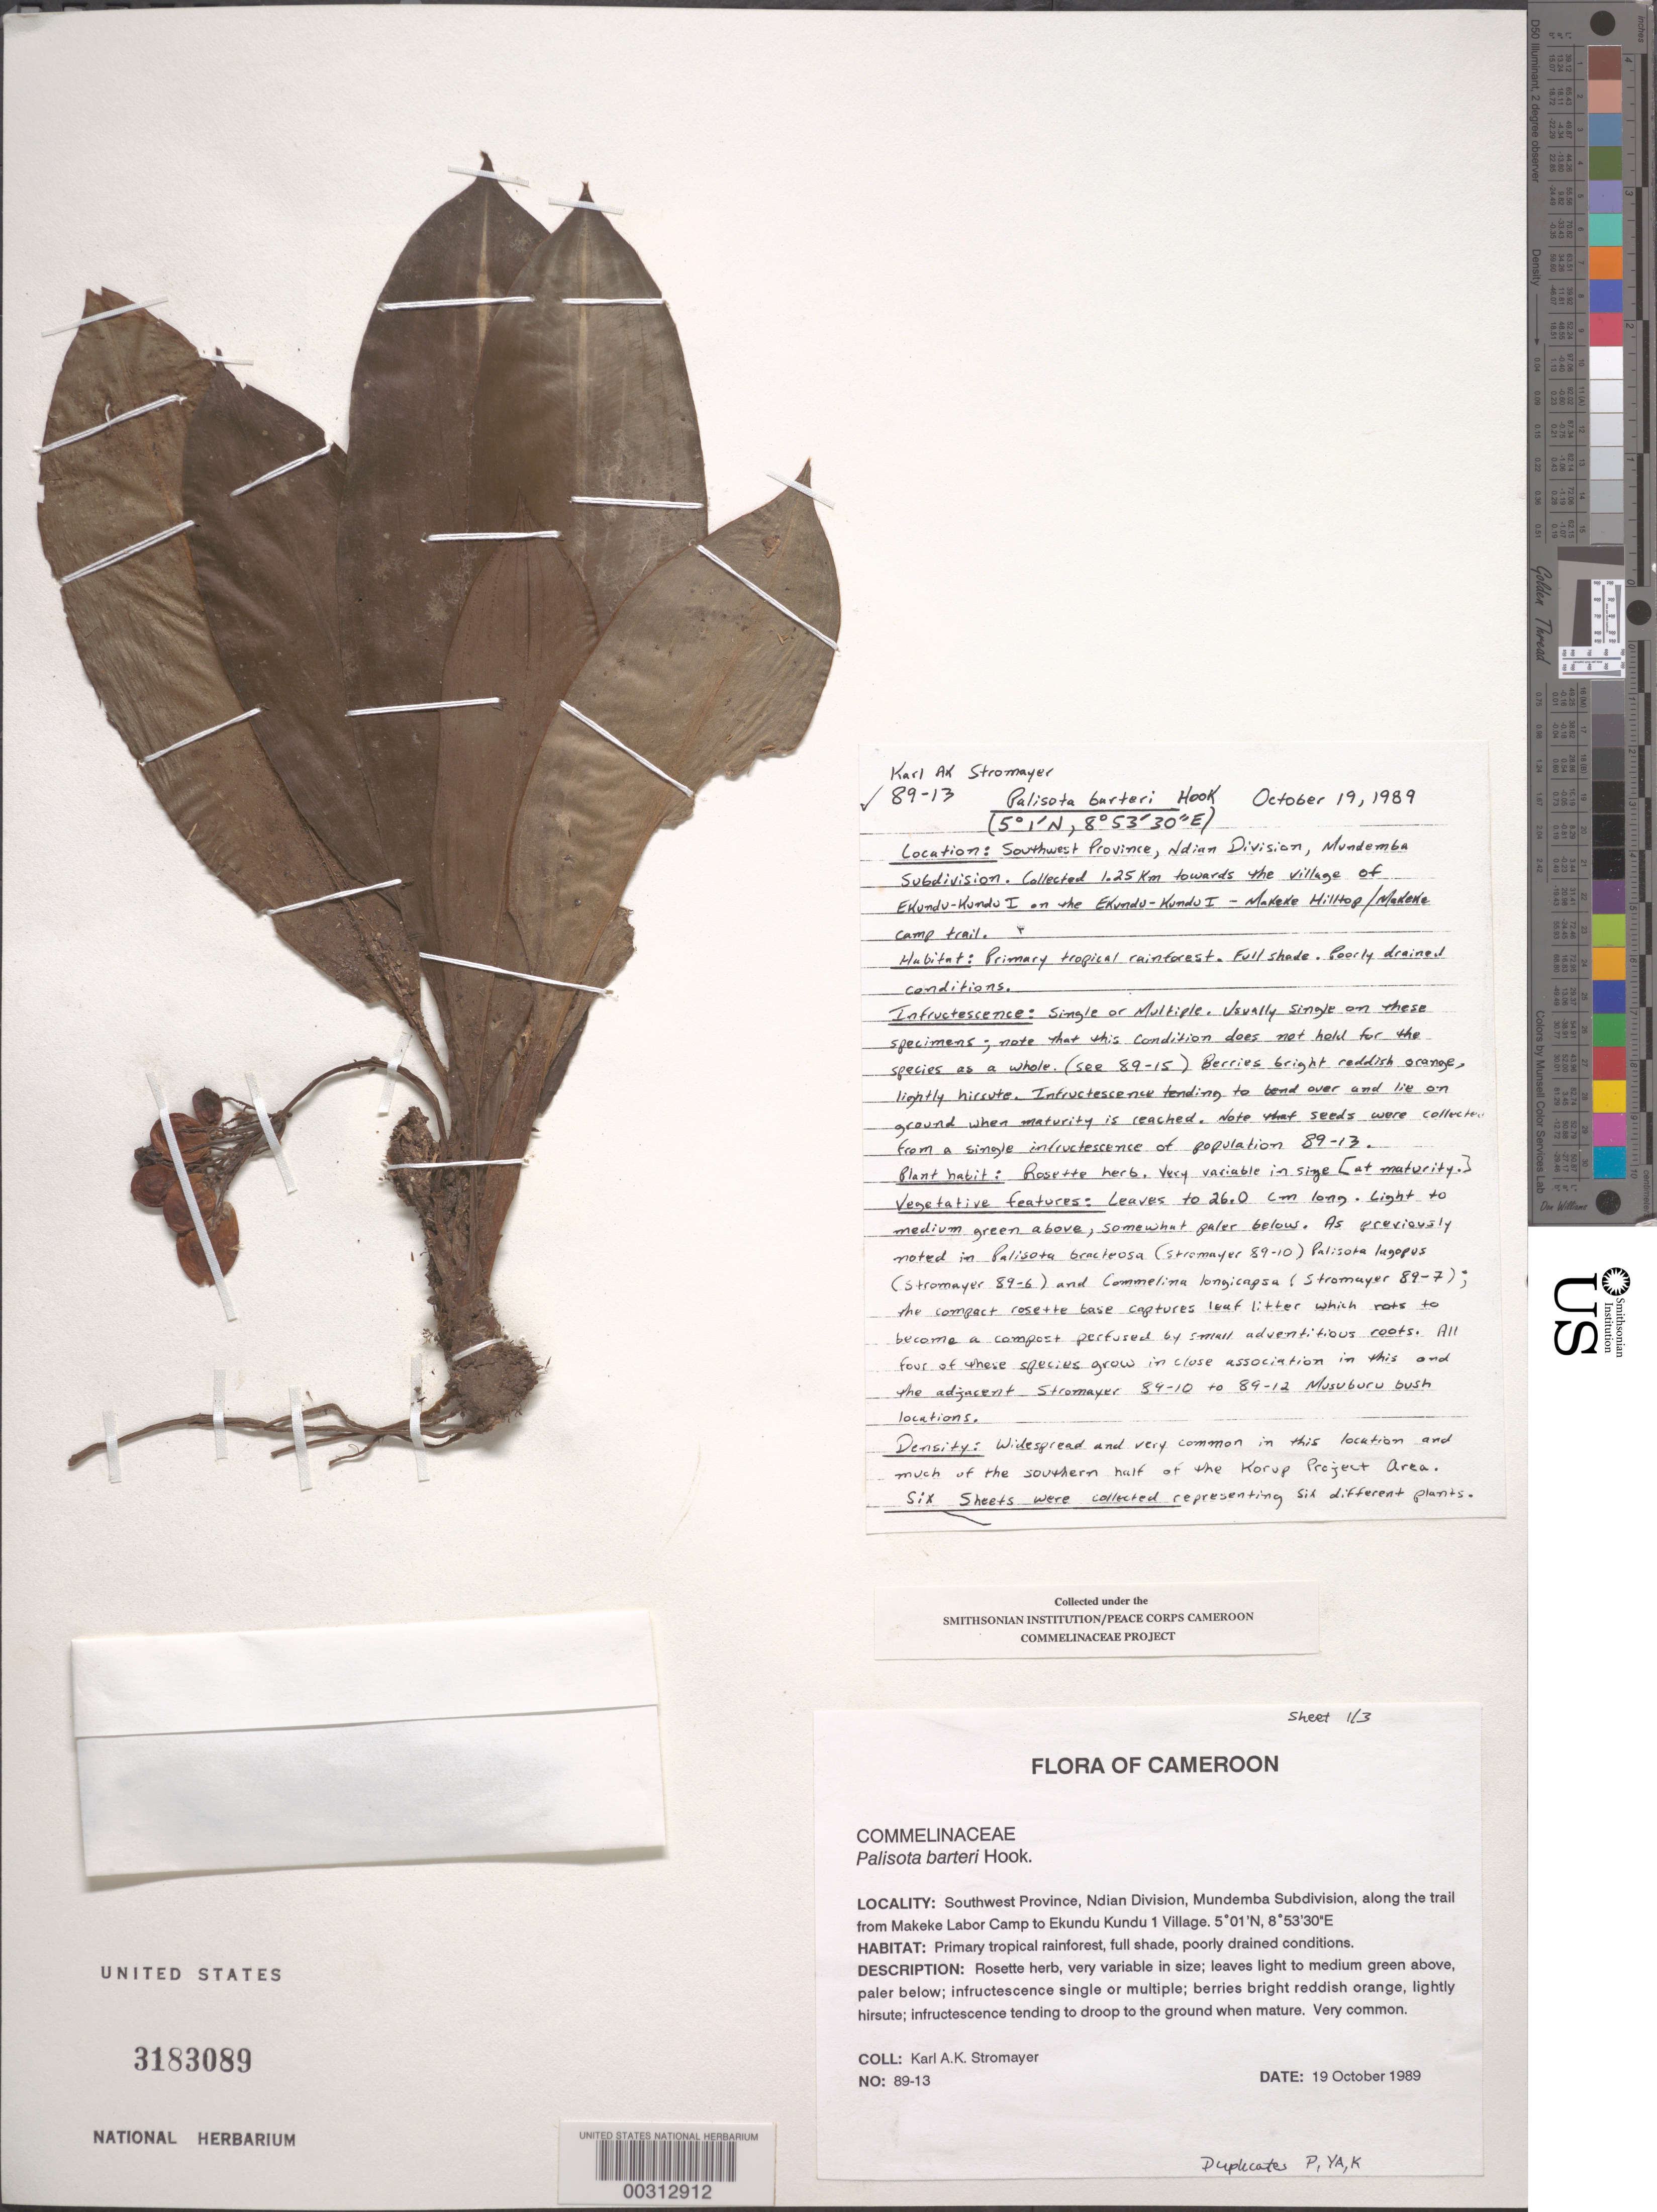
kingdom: Plantae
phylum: Tracheophyta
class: Liliopsida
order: Commelinales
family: Commelinaceae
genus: Palisota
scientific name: Palisota barteri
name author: Hook.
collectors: K. A. Stromayer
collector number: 89-13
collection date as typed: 19 Oct 1989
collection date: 1989-10-19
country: Cameroon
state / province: Sud-Ouest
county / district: Ndian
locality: Ndian div, mundemba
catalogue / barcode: US 3183089